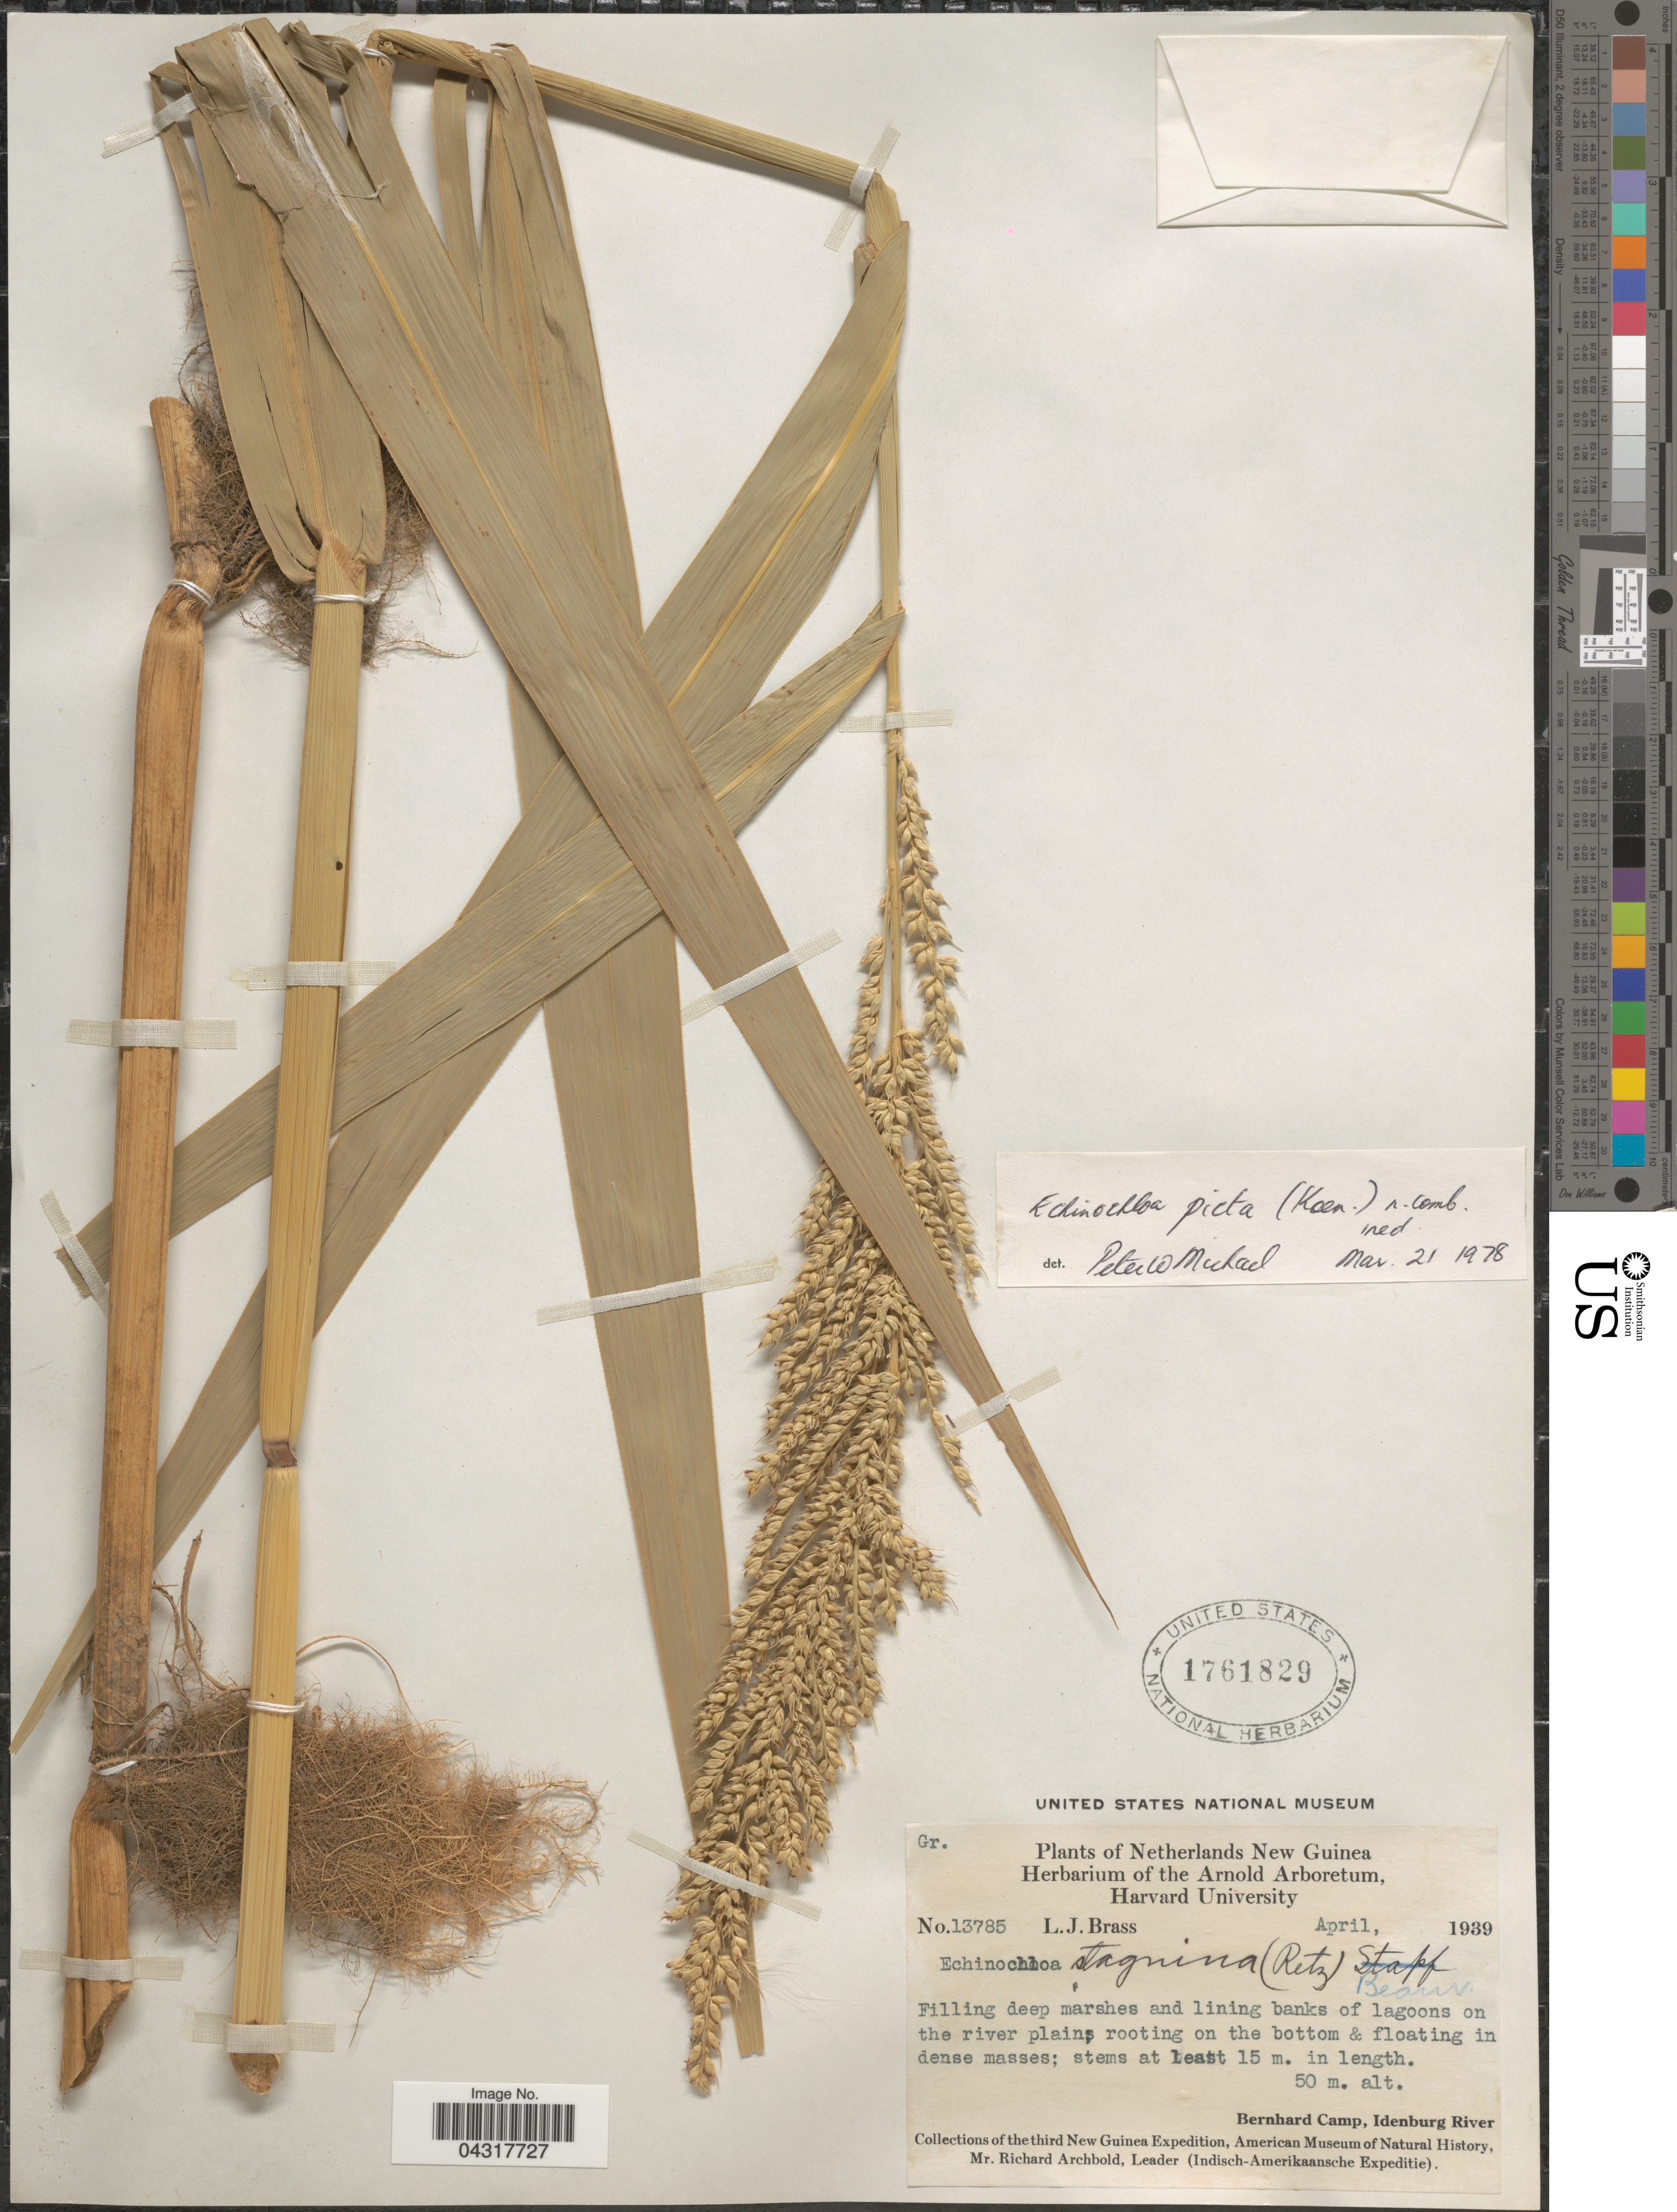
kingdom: Plantae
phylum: Tracheophyta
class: Liliopsida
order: Poales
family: Poaceae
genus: Echinochloa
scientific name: Echinochloa picta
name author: (K.D. Koenig) Michael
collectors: L. J. Brass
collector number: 13785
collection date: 1939-04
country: Indonesia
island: New Guinea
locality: Netherlands New Guinea. Bernhard Camp, Idenburg River. Third New Guinea Expedition, American Museum of Natural History, Mr. Richard Archbold, Leader (Indisch-Amerikaansche Expeditie).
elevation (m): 50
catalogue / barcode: US 1761829